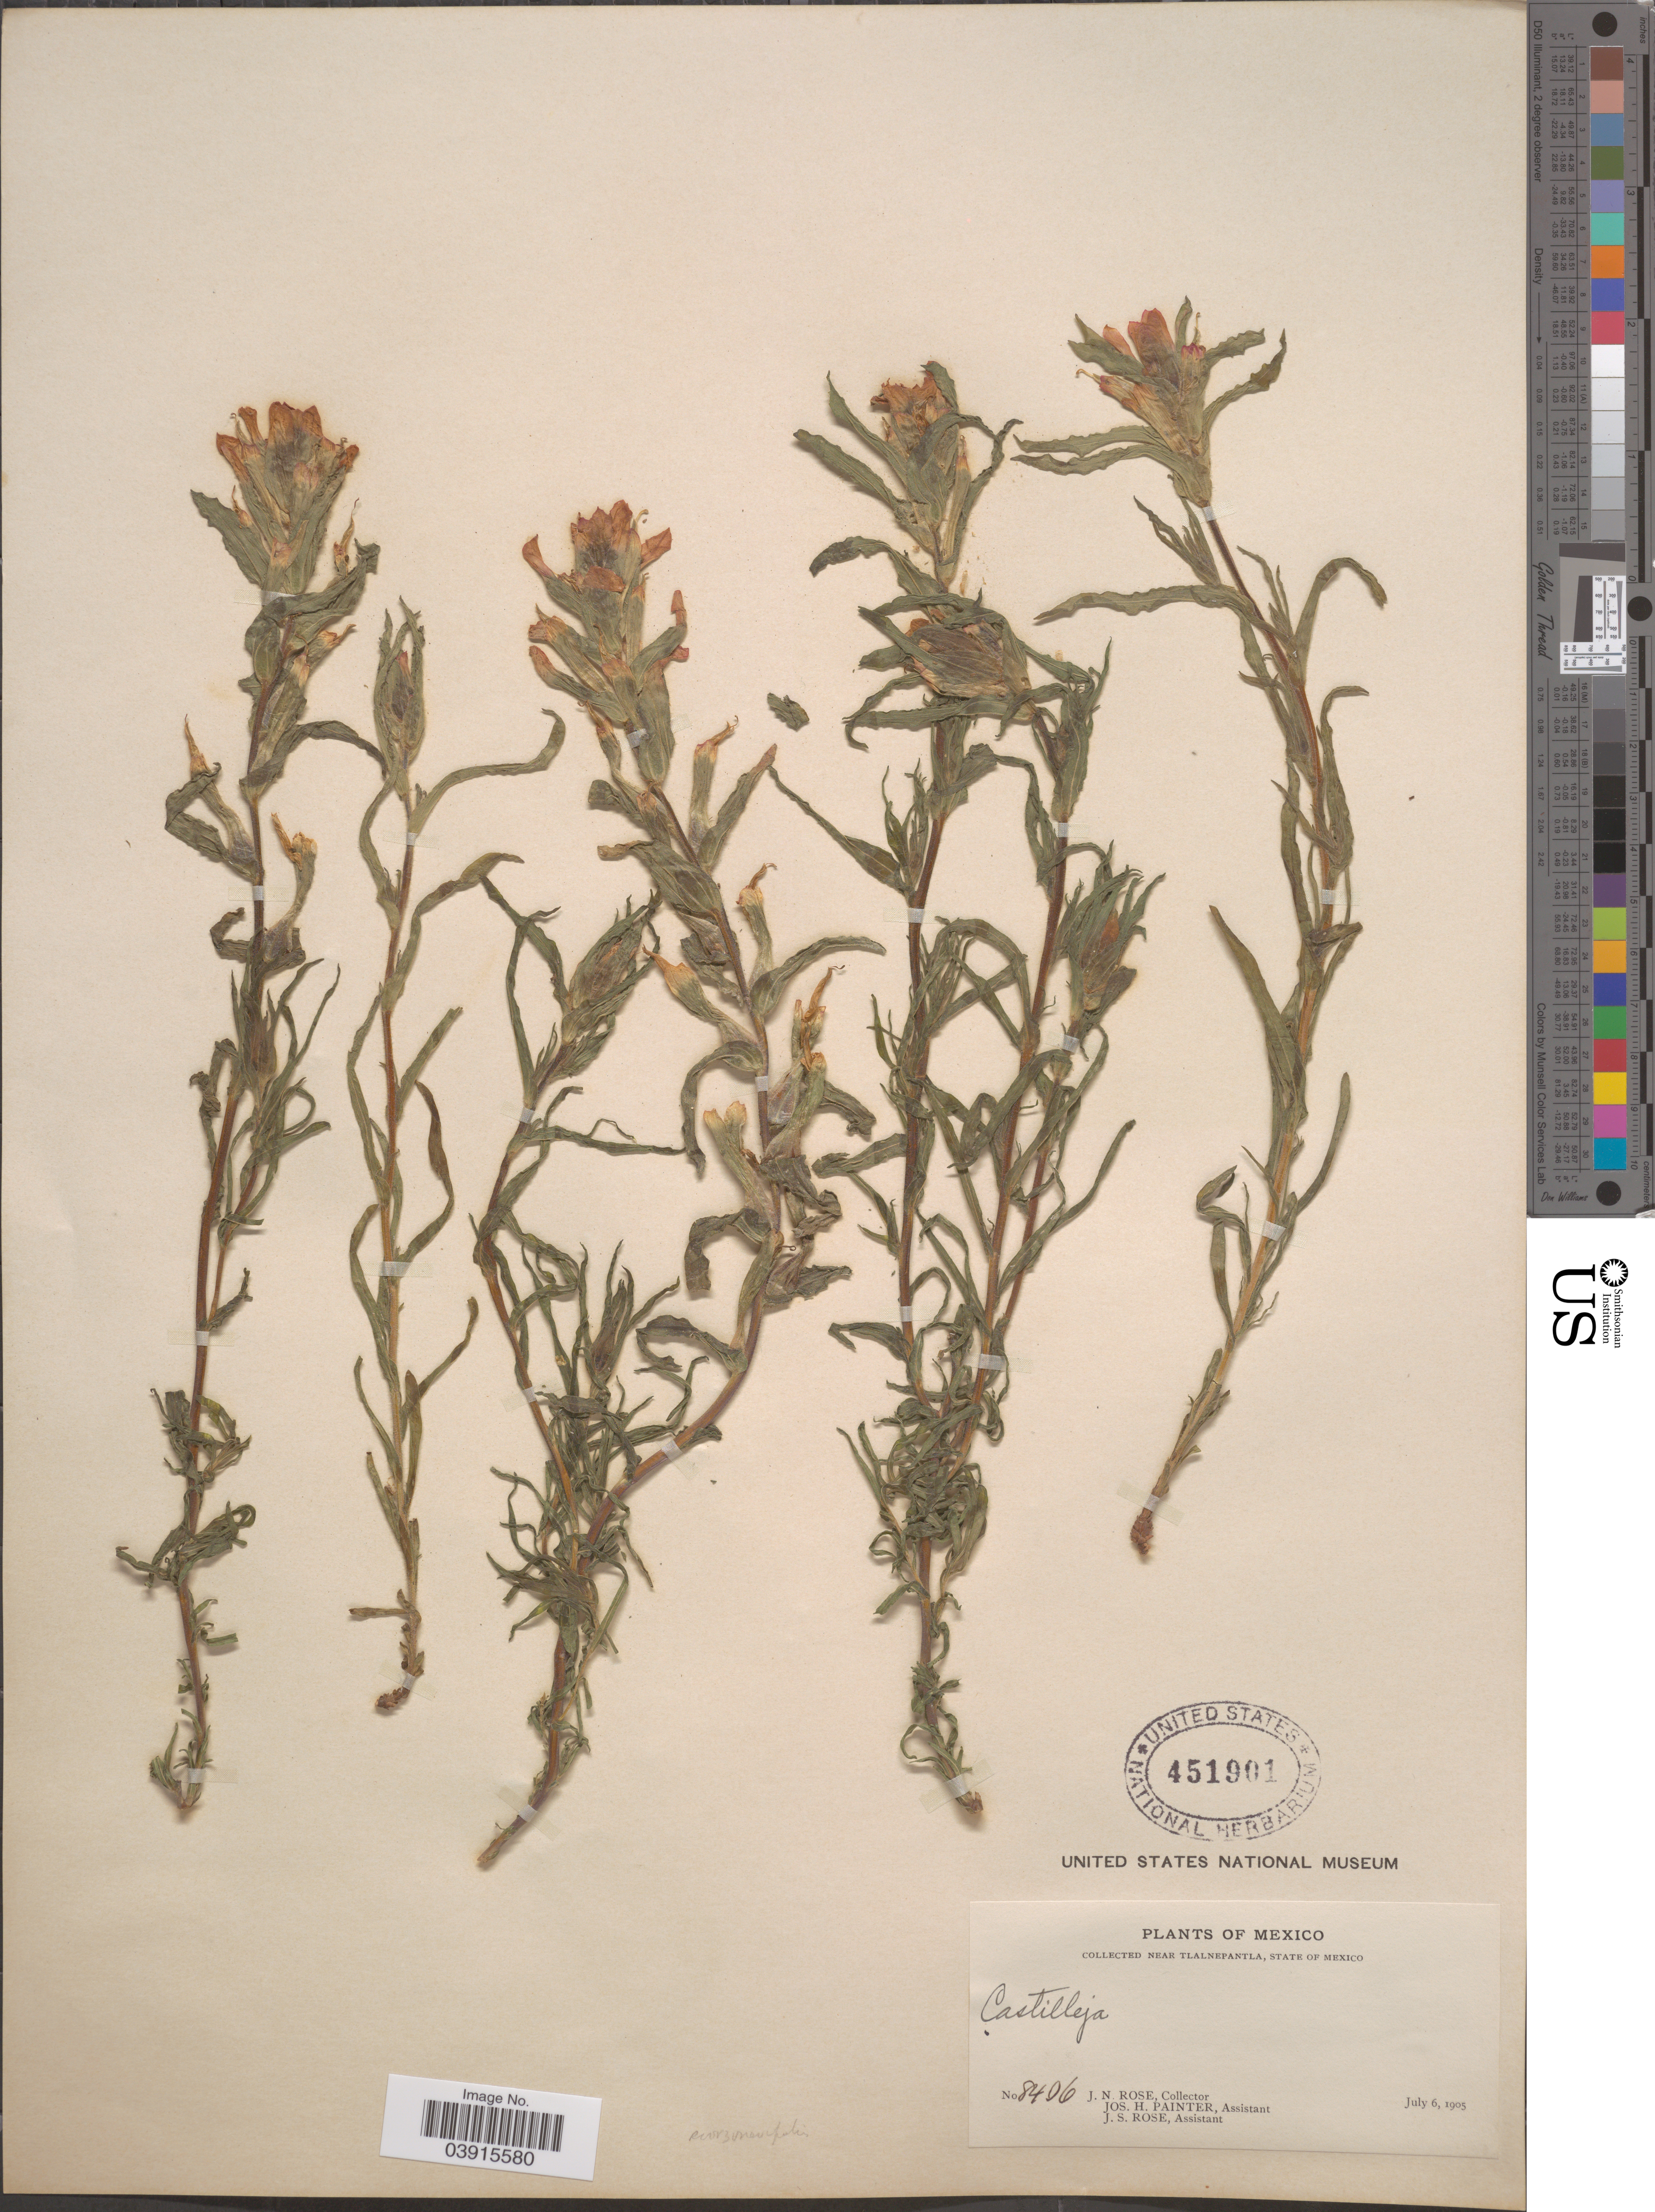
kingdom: Plantae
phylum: Tracheophyta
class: Magnoliopsida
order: Lamiales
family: Orobanchaceae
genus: Castilleja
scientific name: Castilleja scorzonerifolia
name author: Kunth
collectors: J. N. Rose, J. H. Painter & J. S. Rose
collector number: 8406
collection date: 1905-07-06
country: Mexico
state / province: México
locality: Near Tlalnepantla.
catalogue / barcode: US 451901